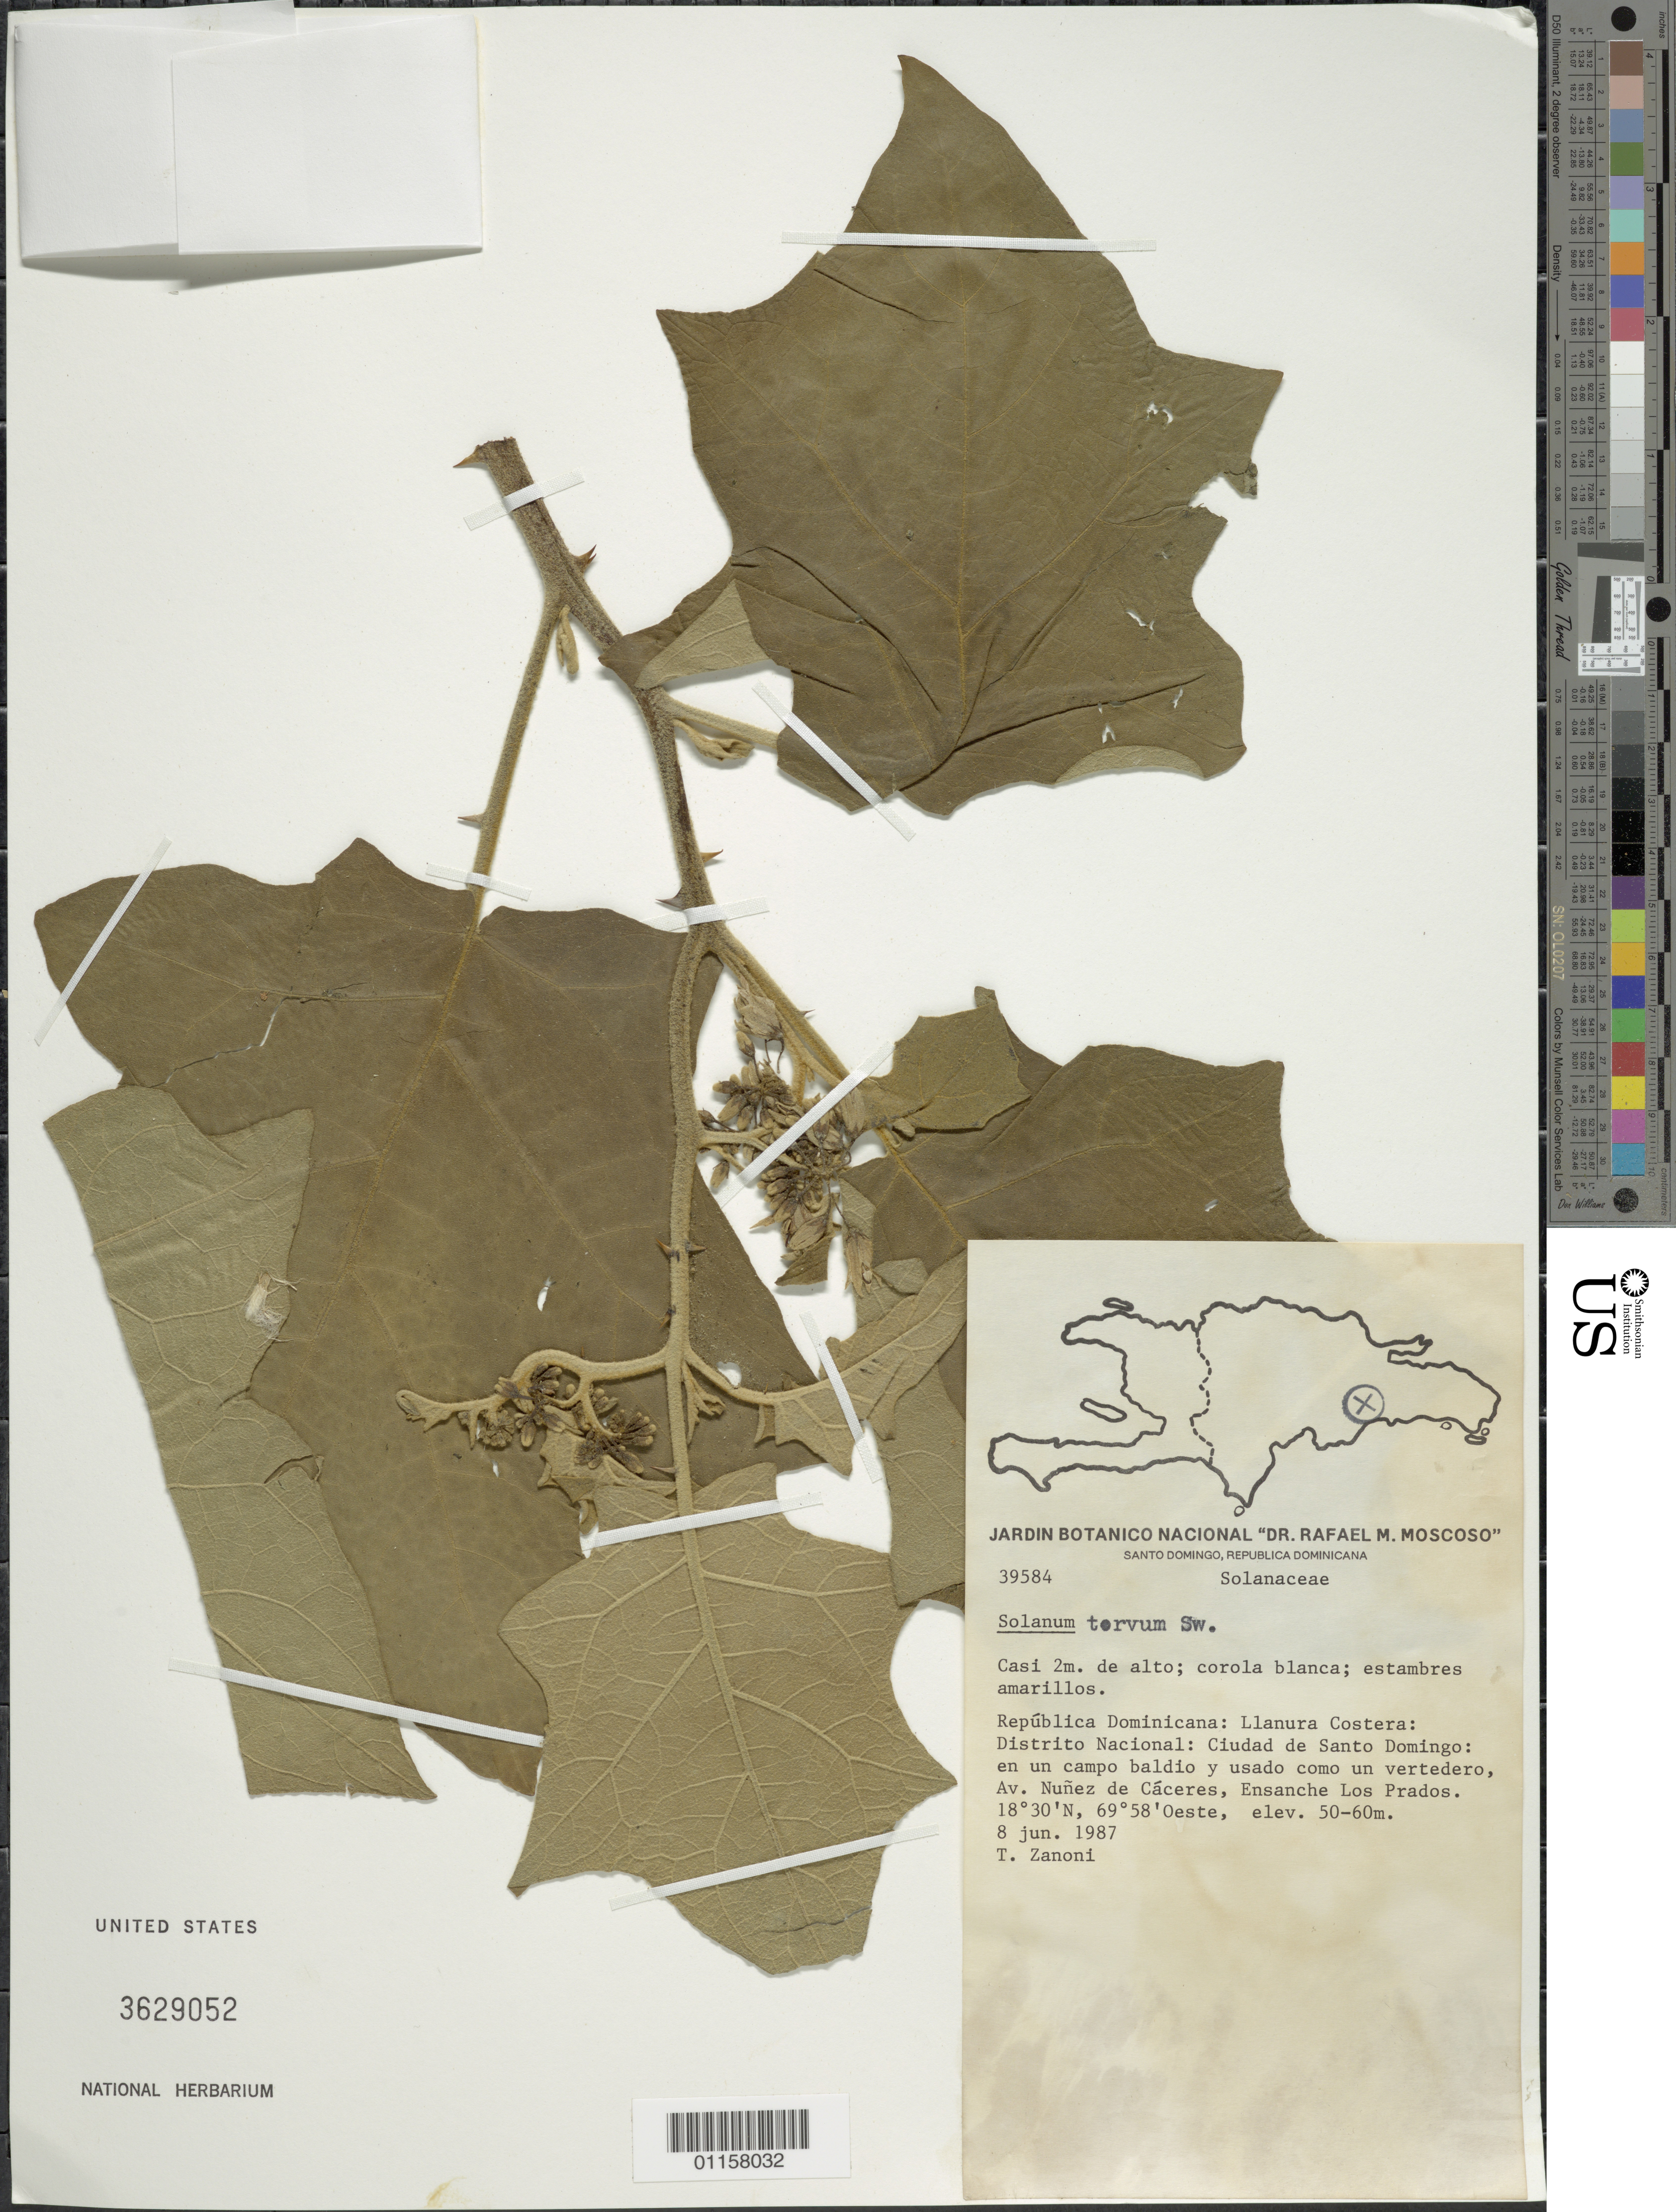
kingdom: Plantae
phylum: Tracheophyta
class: Magnoliopsida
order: Solanales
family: Solanaceae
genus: Solanum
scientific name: Solanum torvum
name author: Sw.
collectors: T. A. Zanoni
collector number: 39584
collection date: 1987-06-08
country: Dominican Republic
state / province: Distrito Nacional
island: Hispaniola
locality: Llanura Costera; Ciudad de Santo Domingo, Av. Nuñez de Cáceres, Ensanche Los Prados.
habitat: En un campo baldio y usdo como un vertedero.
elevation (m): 50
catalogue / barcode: US 3629052